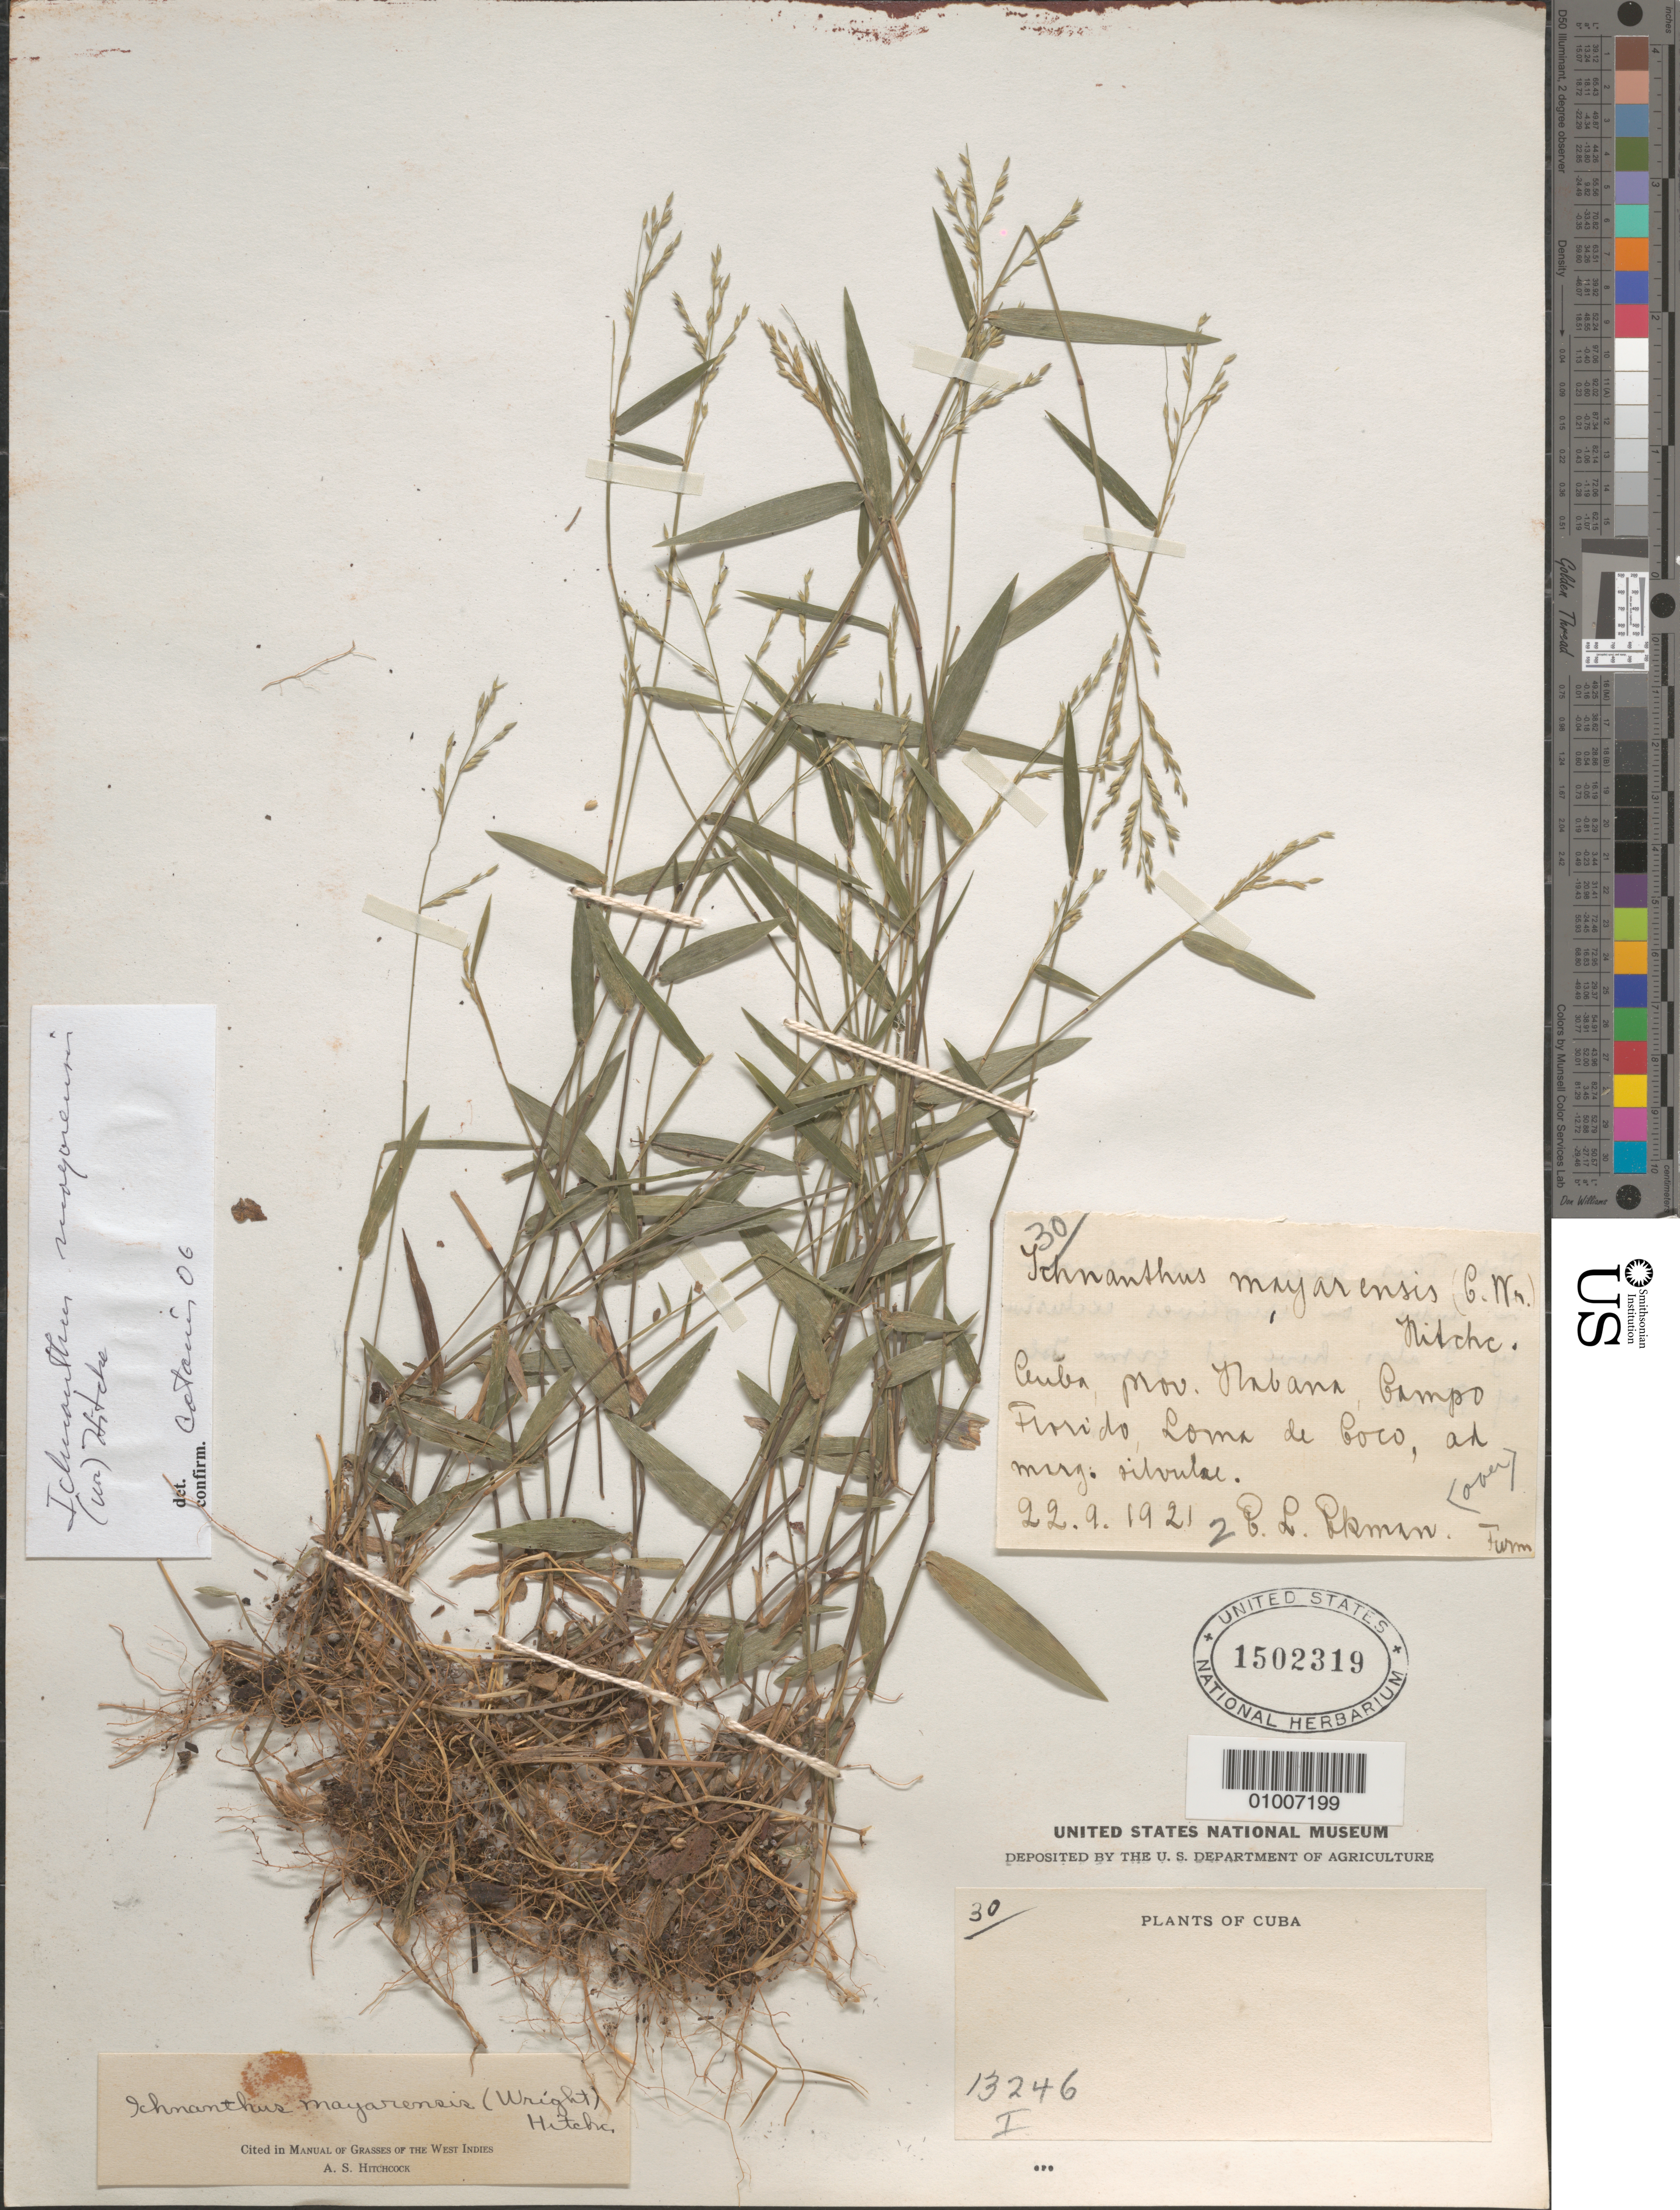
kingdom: Plantae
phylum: Tracheophyta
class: Liliopsida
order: Poales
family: Poaceae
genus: Ichnanthus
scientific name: Ichnanthus mayarensis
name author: (C. Wright) Hitchc.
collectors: E. L. Ekman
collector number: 13246I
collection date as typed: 22 Sep 1921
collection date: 1921-09-22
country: Cuba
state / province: La Habana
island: Cuba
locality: Habana, Campo Florido, Loma de Coco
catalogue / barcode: US 1502319